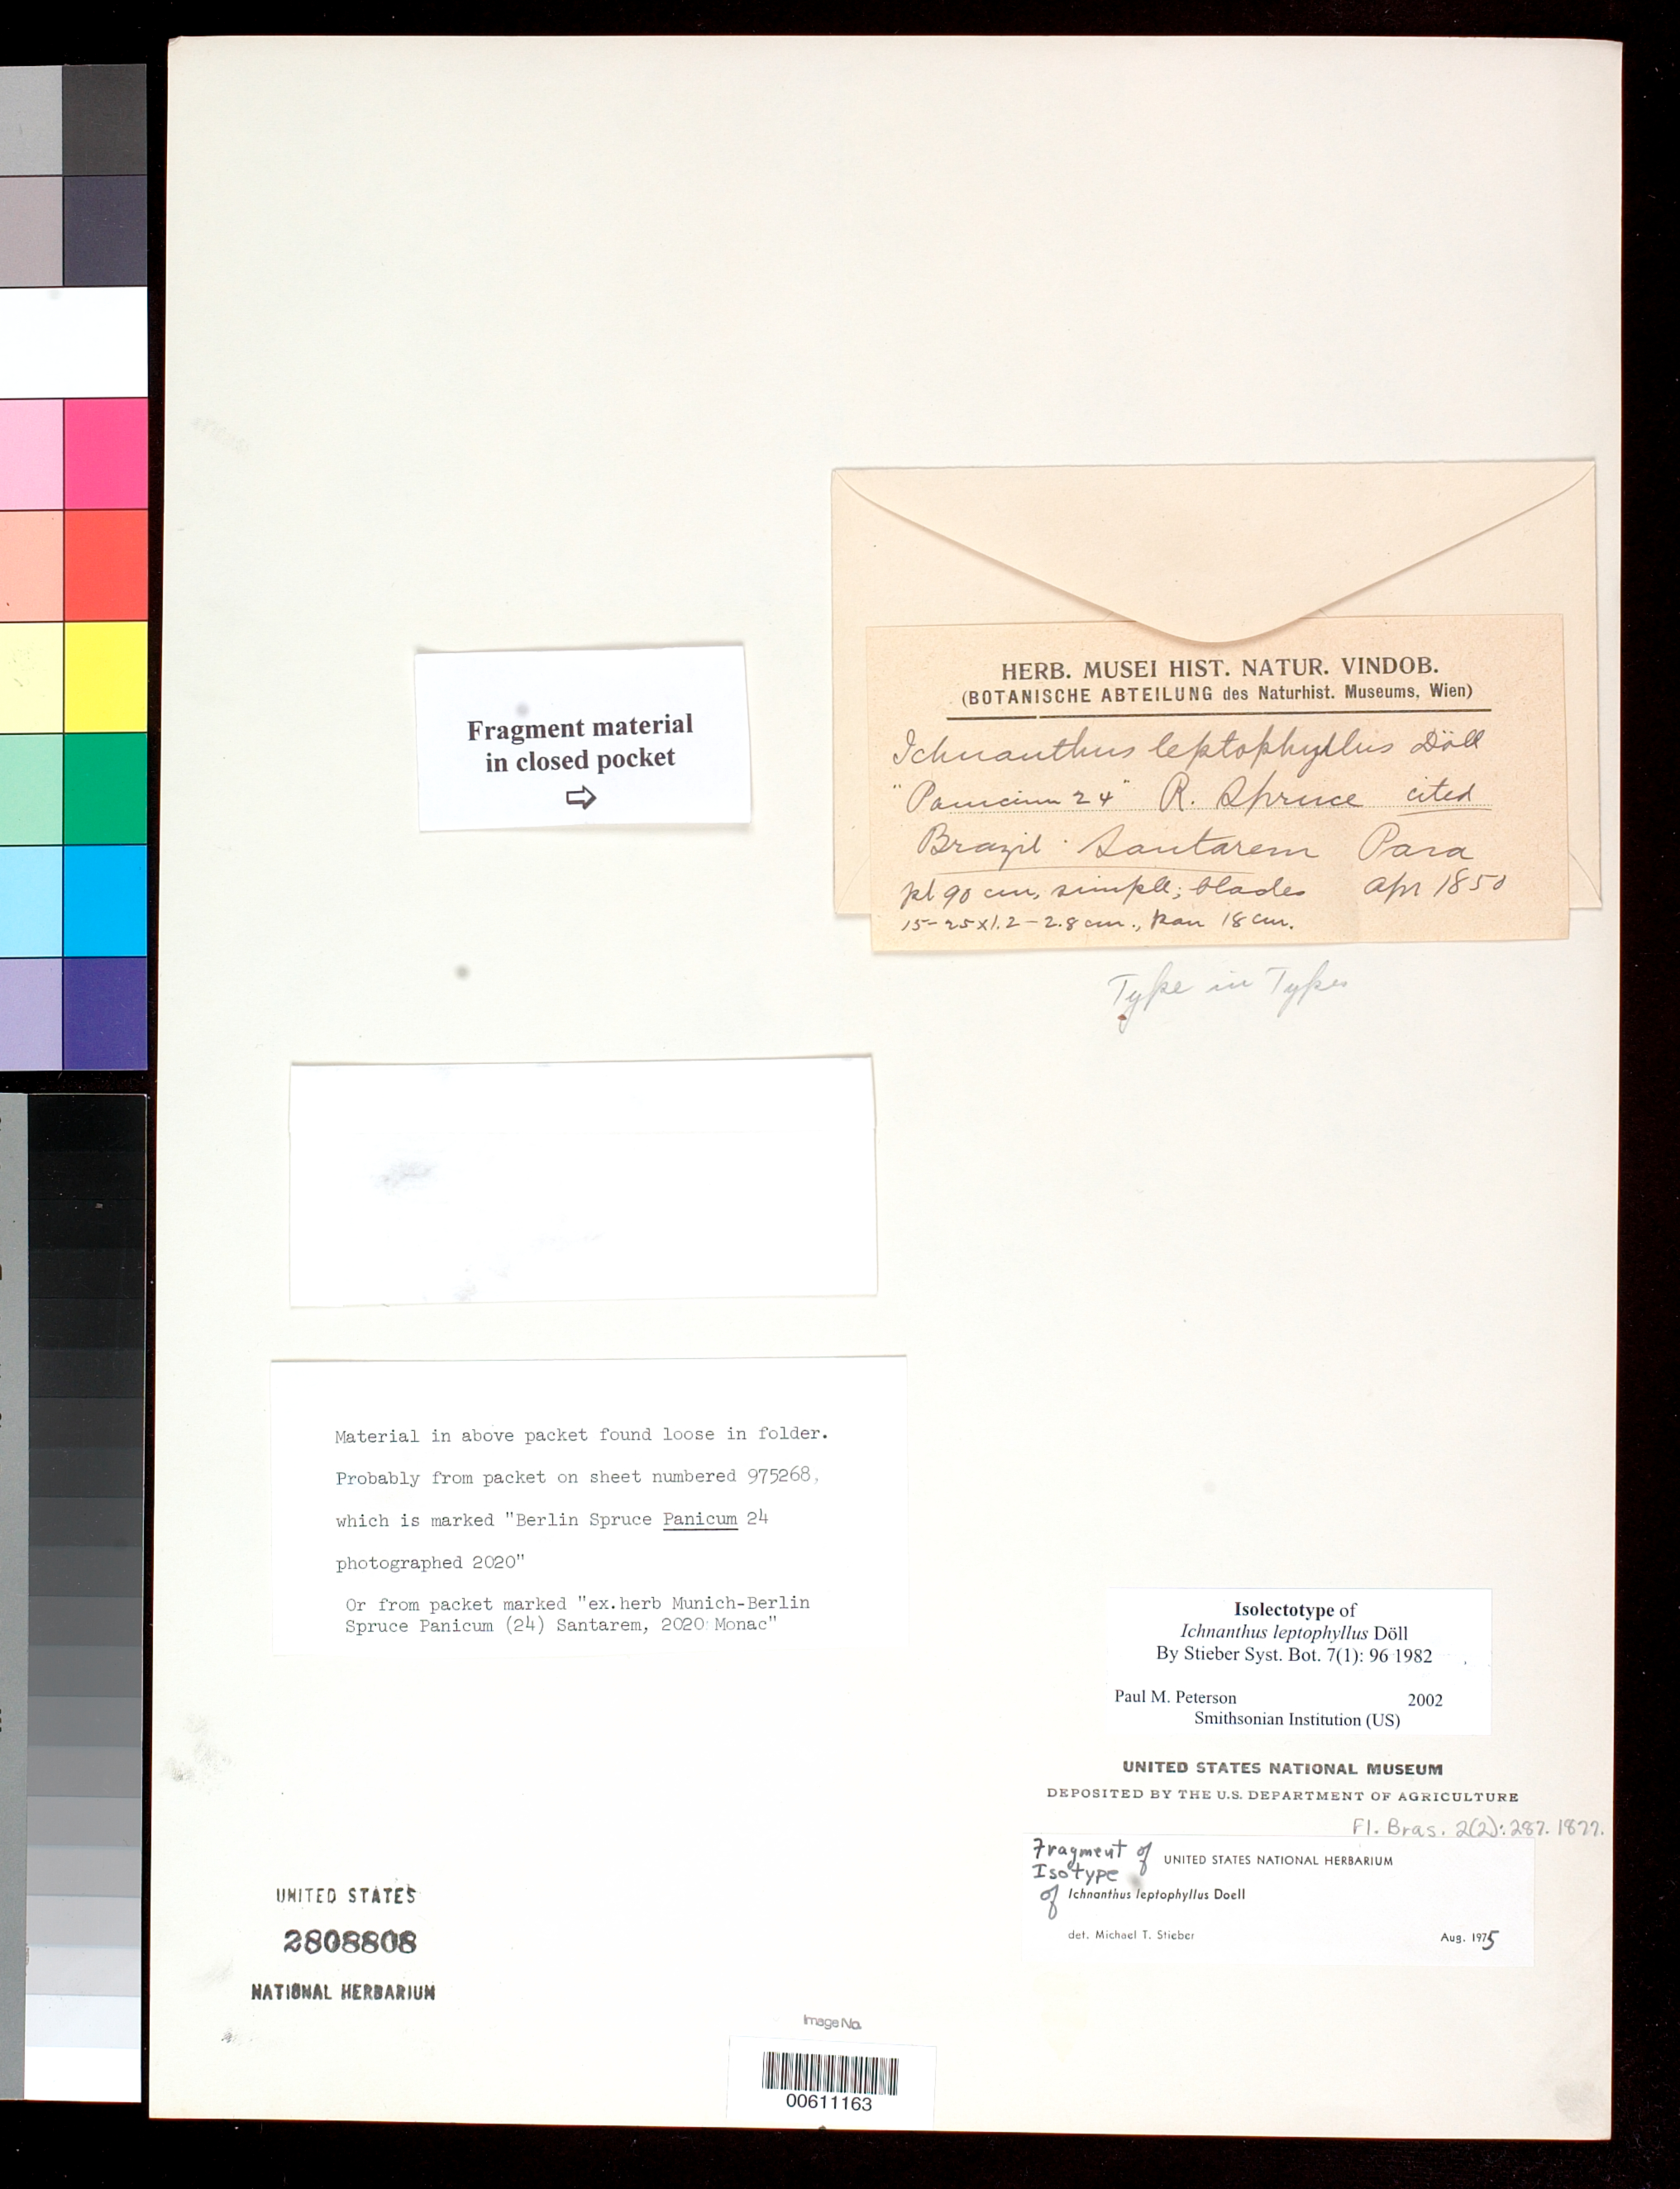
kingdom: Plantae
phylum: Tracheophyta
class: Liliopsida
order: Poales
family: Poaceae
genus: Ichnanthus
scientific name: Ichnanthus leptophyllus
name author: Döll in Mart.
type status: Isolectotype Fragment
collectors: R. Spruce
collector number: Panicum 24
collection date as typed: Apr 1850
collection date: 1850-04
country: Brazil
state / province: Pará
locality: Sautarem.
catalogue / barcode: US 2808808